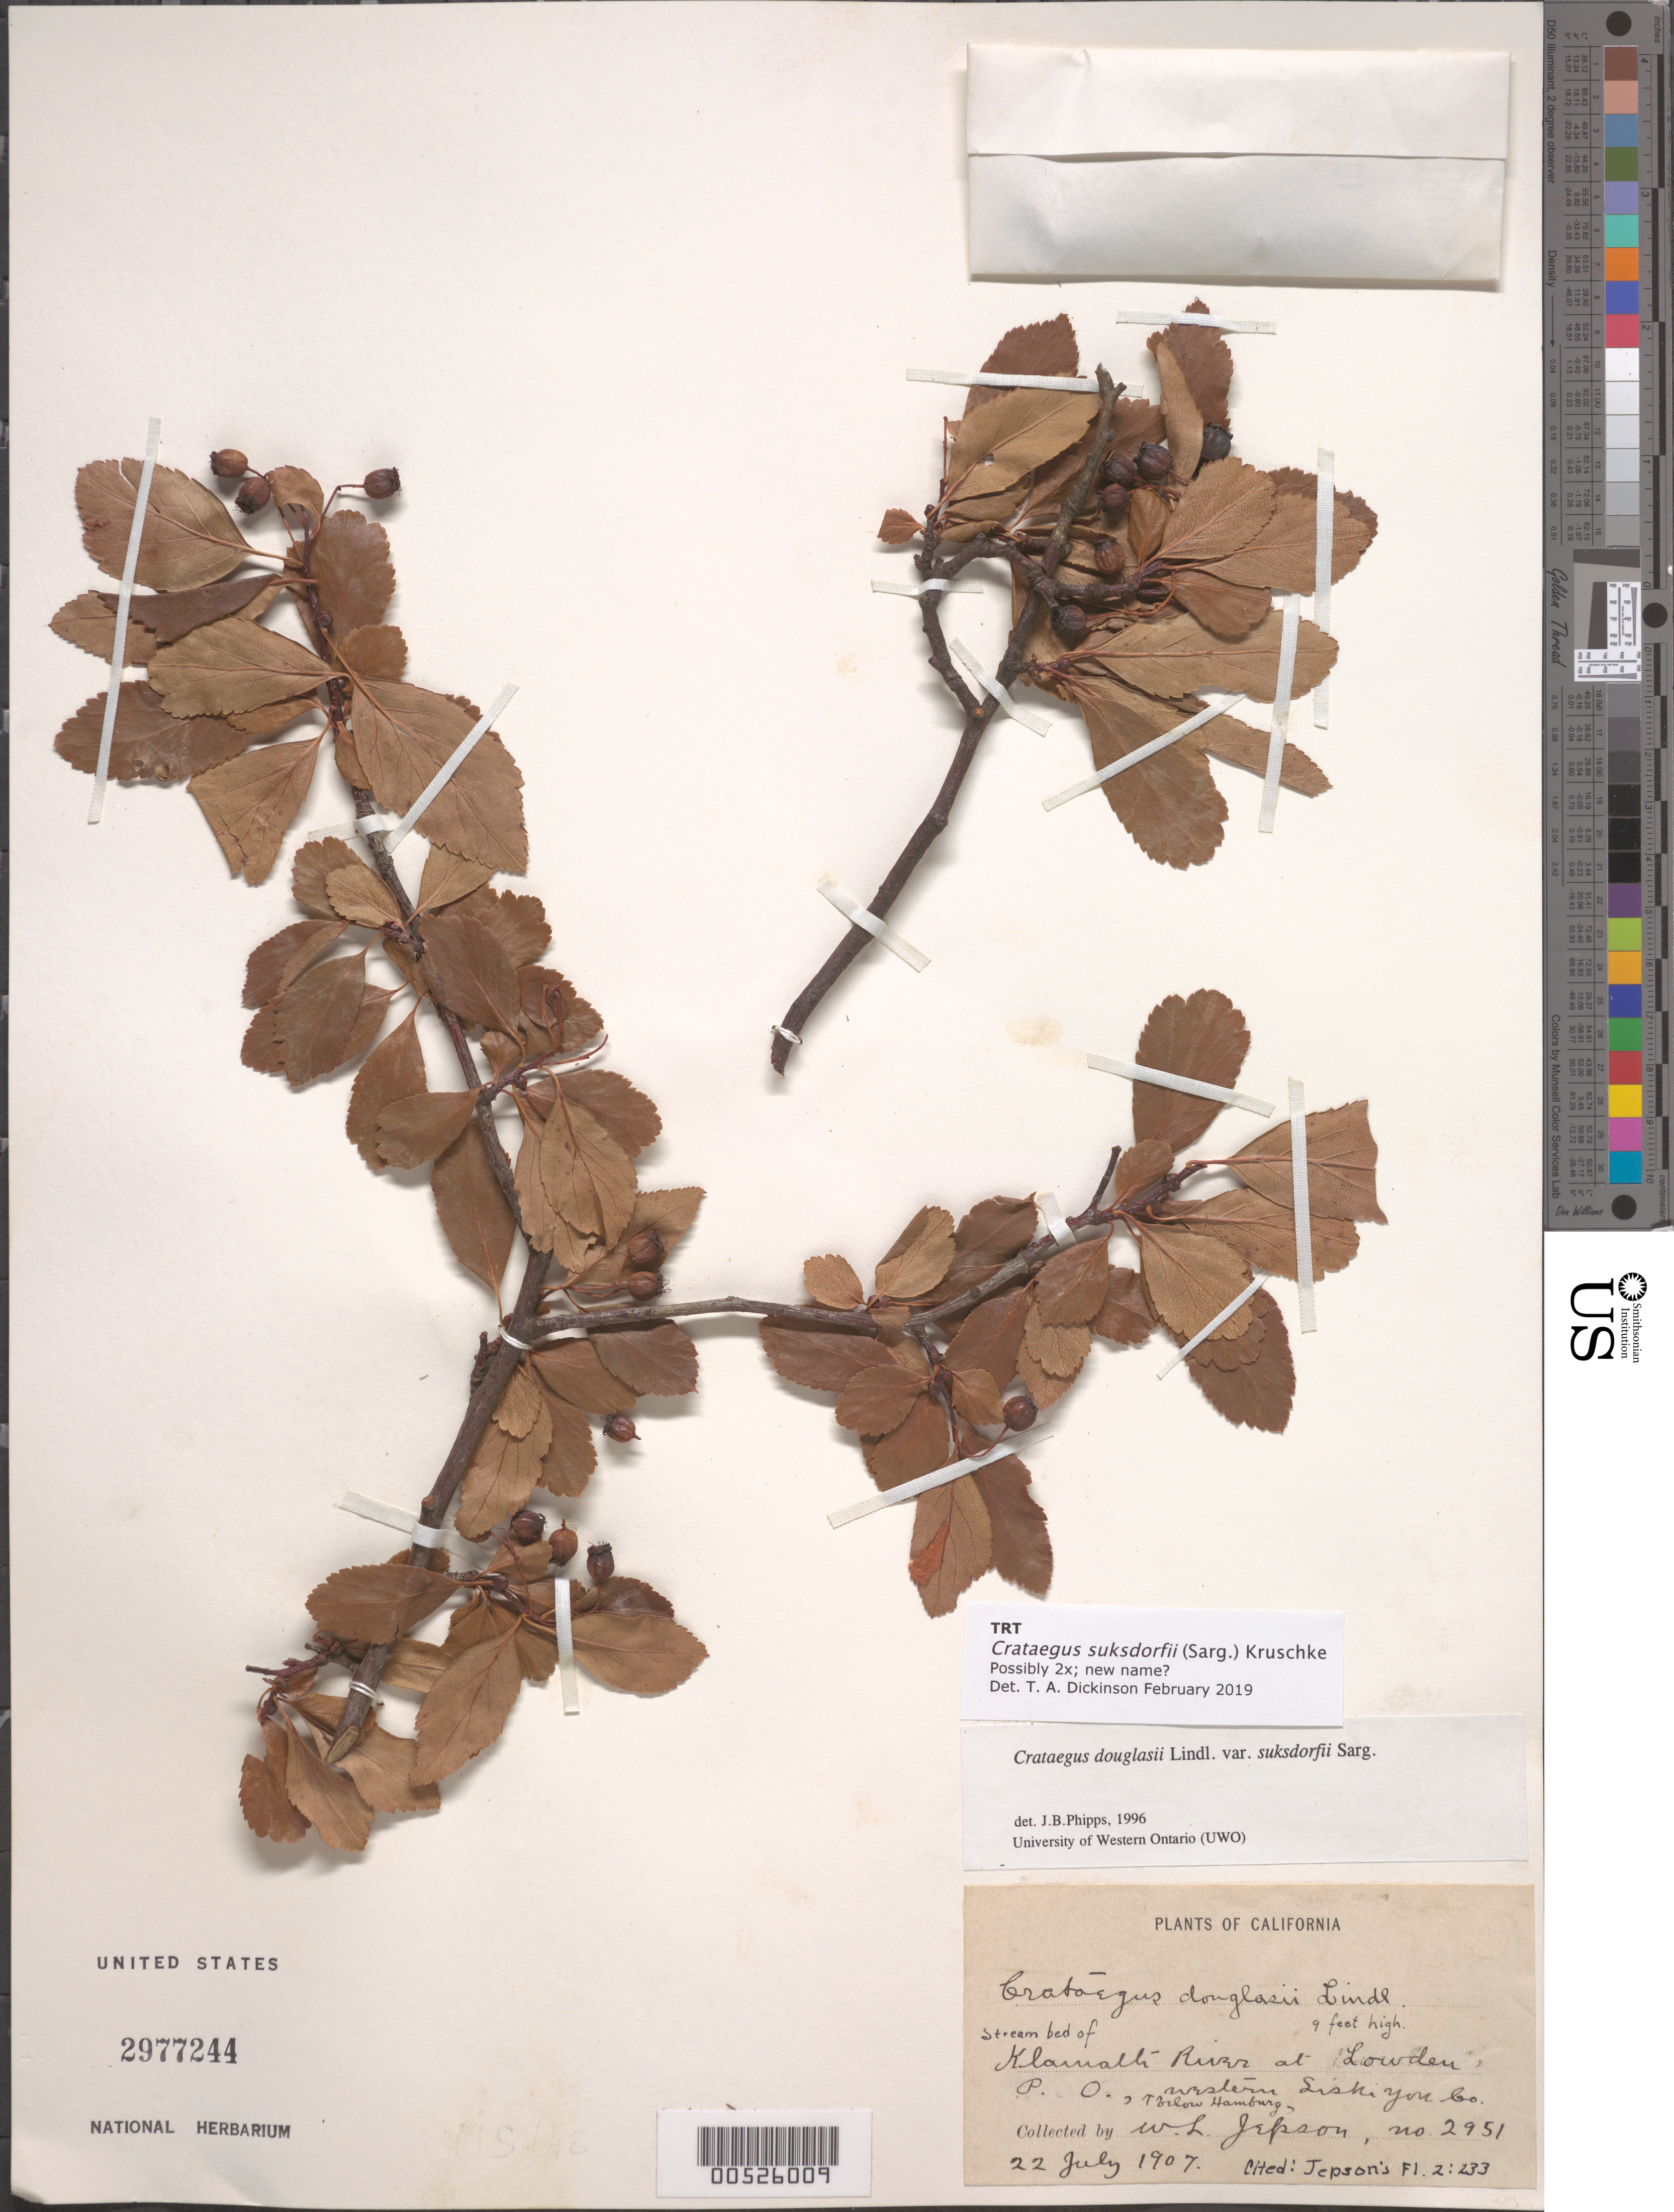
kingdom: Plantae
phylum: Tracheophyta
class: Magnoliopsida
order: Rosales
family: Rosaceae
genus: Crataegus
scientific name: Crataegus suksdorfii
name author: (Sarg.) Kruschke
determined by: Dickinson, Timothy A., Assistant Curator (TRT), University of Toronto (CANADA)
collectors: W. L. Jepson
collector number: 2951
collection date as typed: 22 Jul 1907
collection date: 1907-07-22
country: United States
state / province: California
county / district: Siskiyou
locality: Klamath River at Lowden P.O., below Hamburg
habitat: Stream bed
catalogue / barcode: US 2977244